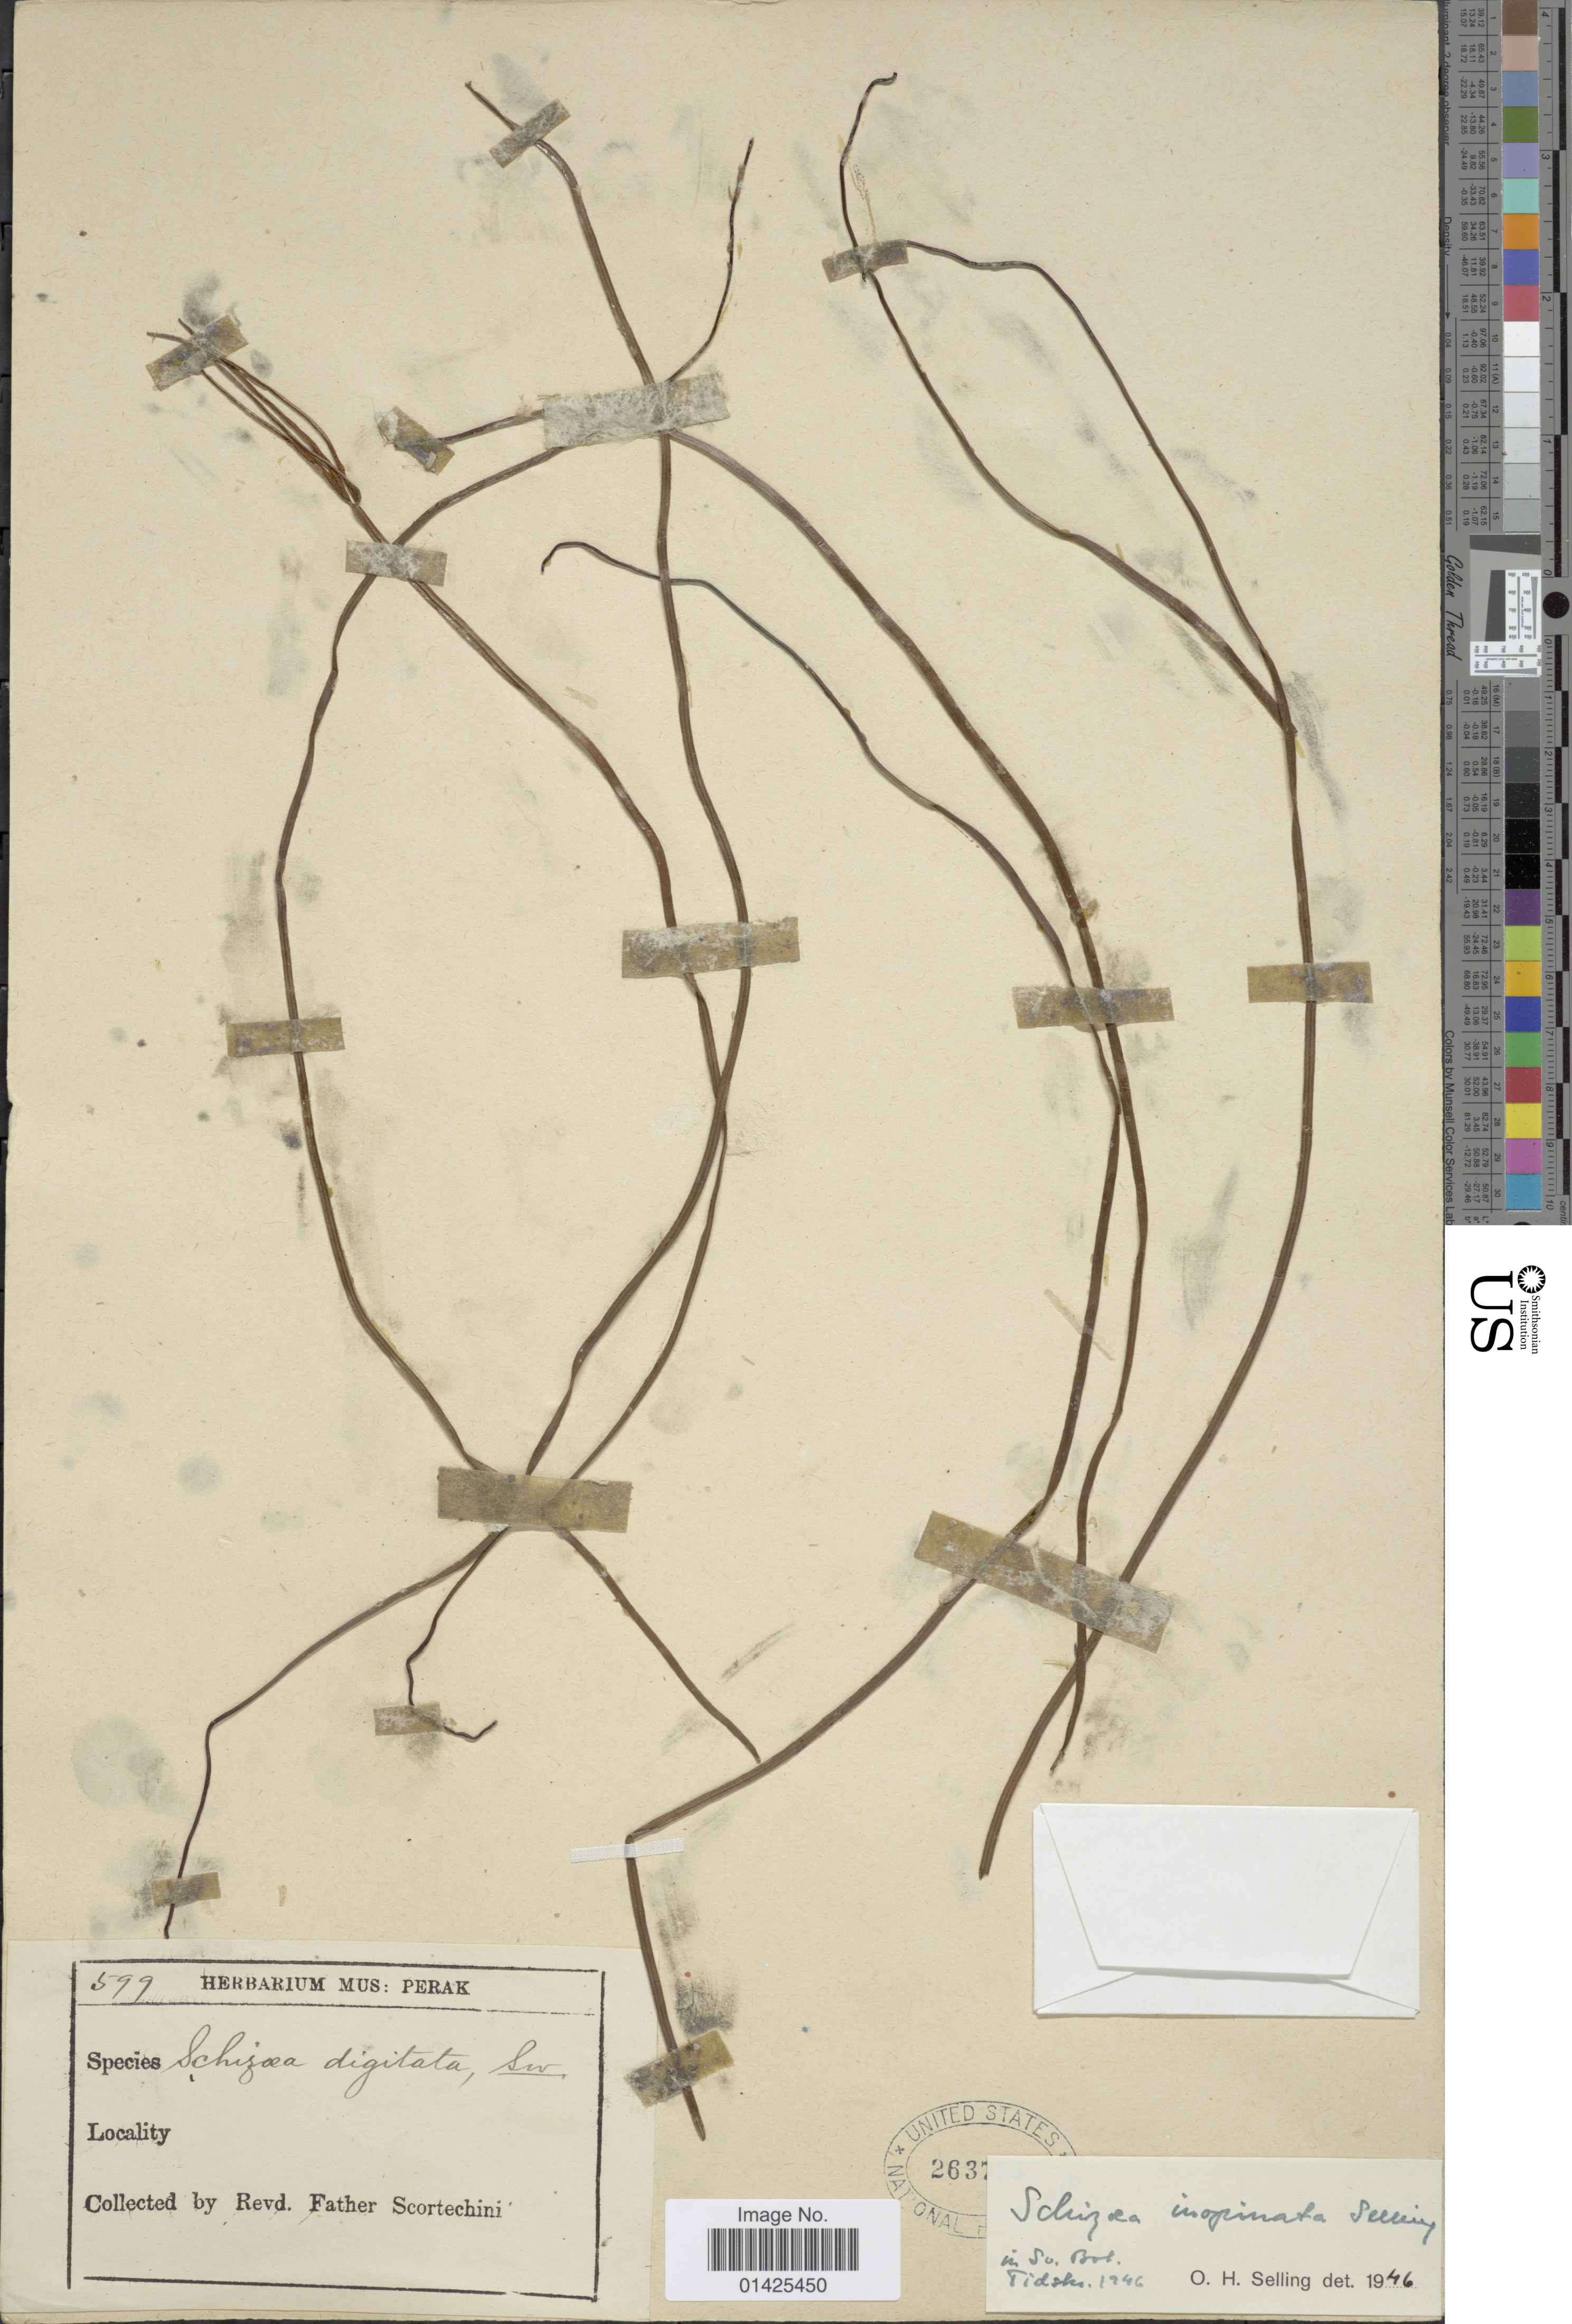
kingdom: Plantae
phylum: Tracheophyta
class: Polypodiopsida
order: Schizaeales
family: Schizaeaceae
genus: Actinostachys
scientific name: Actinostachys inopinata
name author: (Selling) C.F. Reed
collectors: Fr. Scortechini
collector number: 599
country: Malaysia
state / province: Perak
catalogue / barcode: US 263